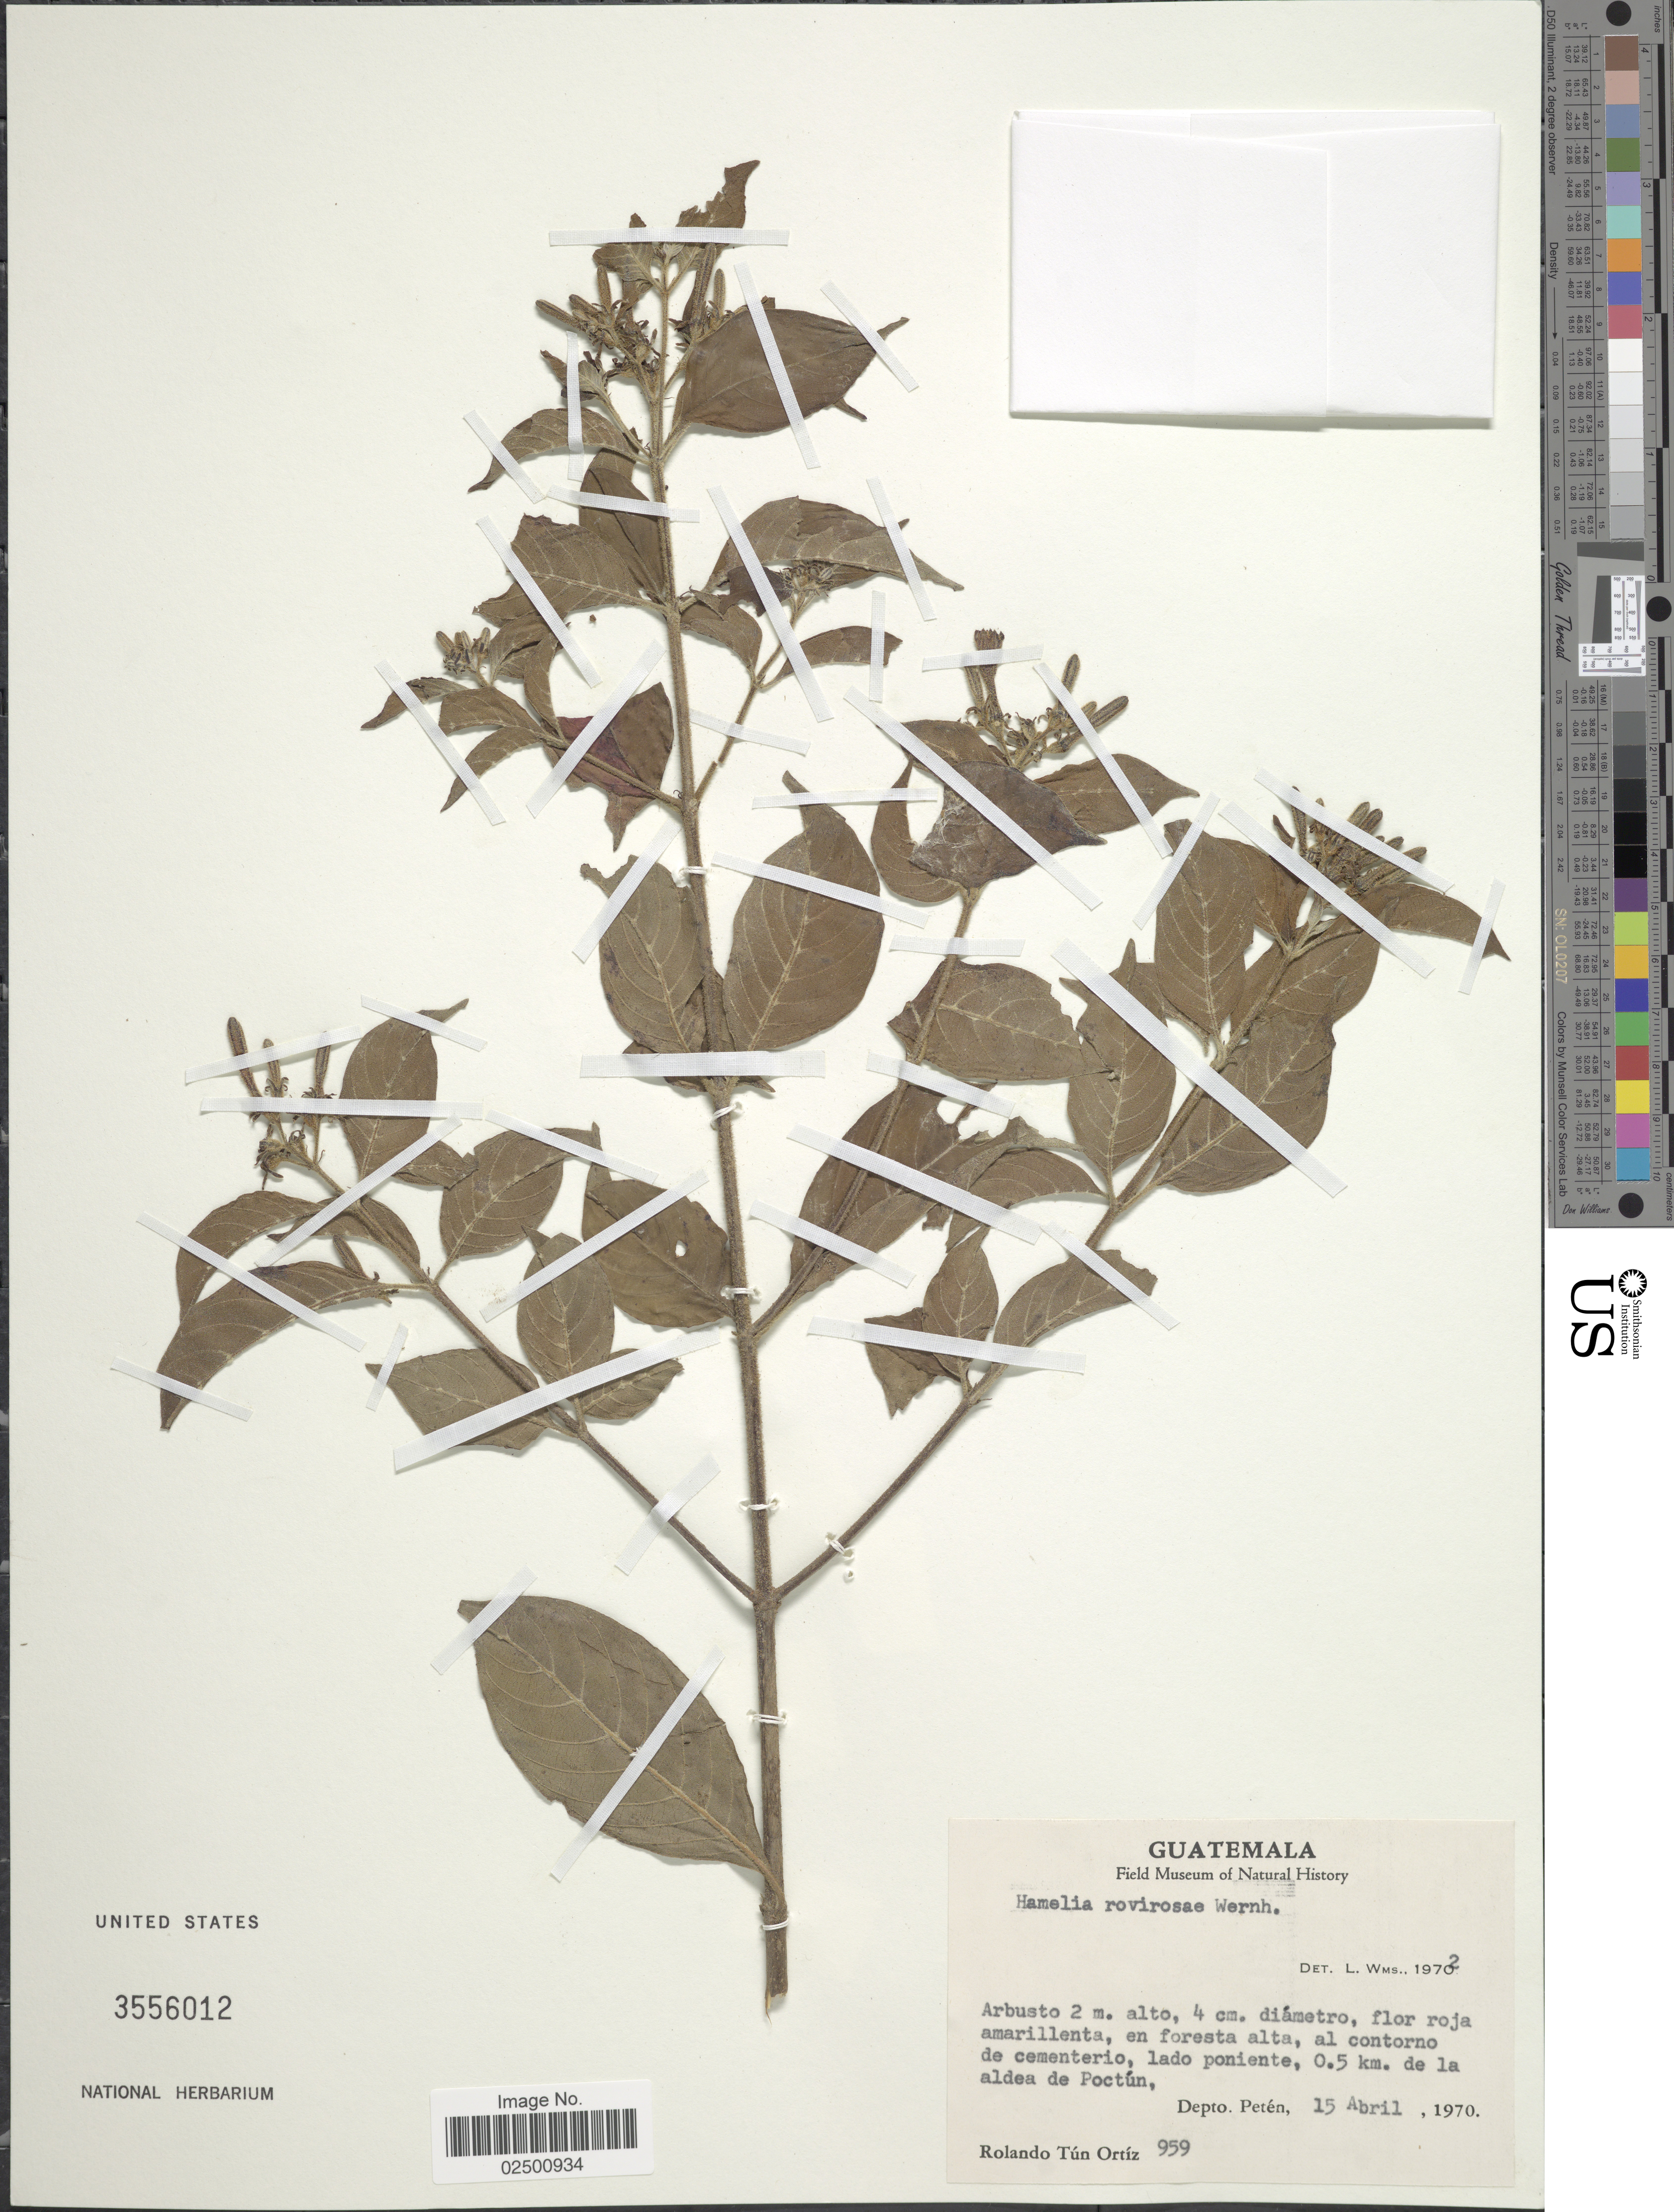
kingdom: Plantae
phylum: Tracheophyta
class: Magnoliopsida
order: Gentianales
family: Rubiaceae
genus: Hamelia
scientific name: Hamelia rovirosae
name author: Wernham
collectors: R. T. Ortíz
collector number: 959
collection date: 1970-04-15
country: Guatemala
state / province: El Petén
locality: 0.5 km. de la aldea de Poctun, Depto. Peten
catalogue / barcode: US 3556012